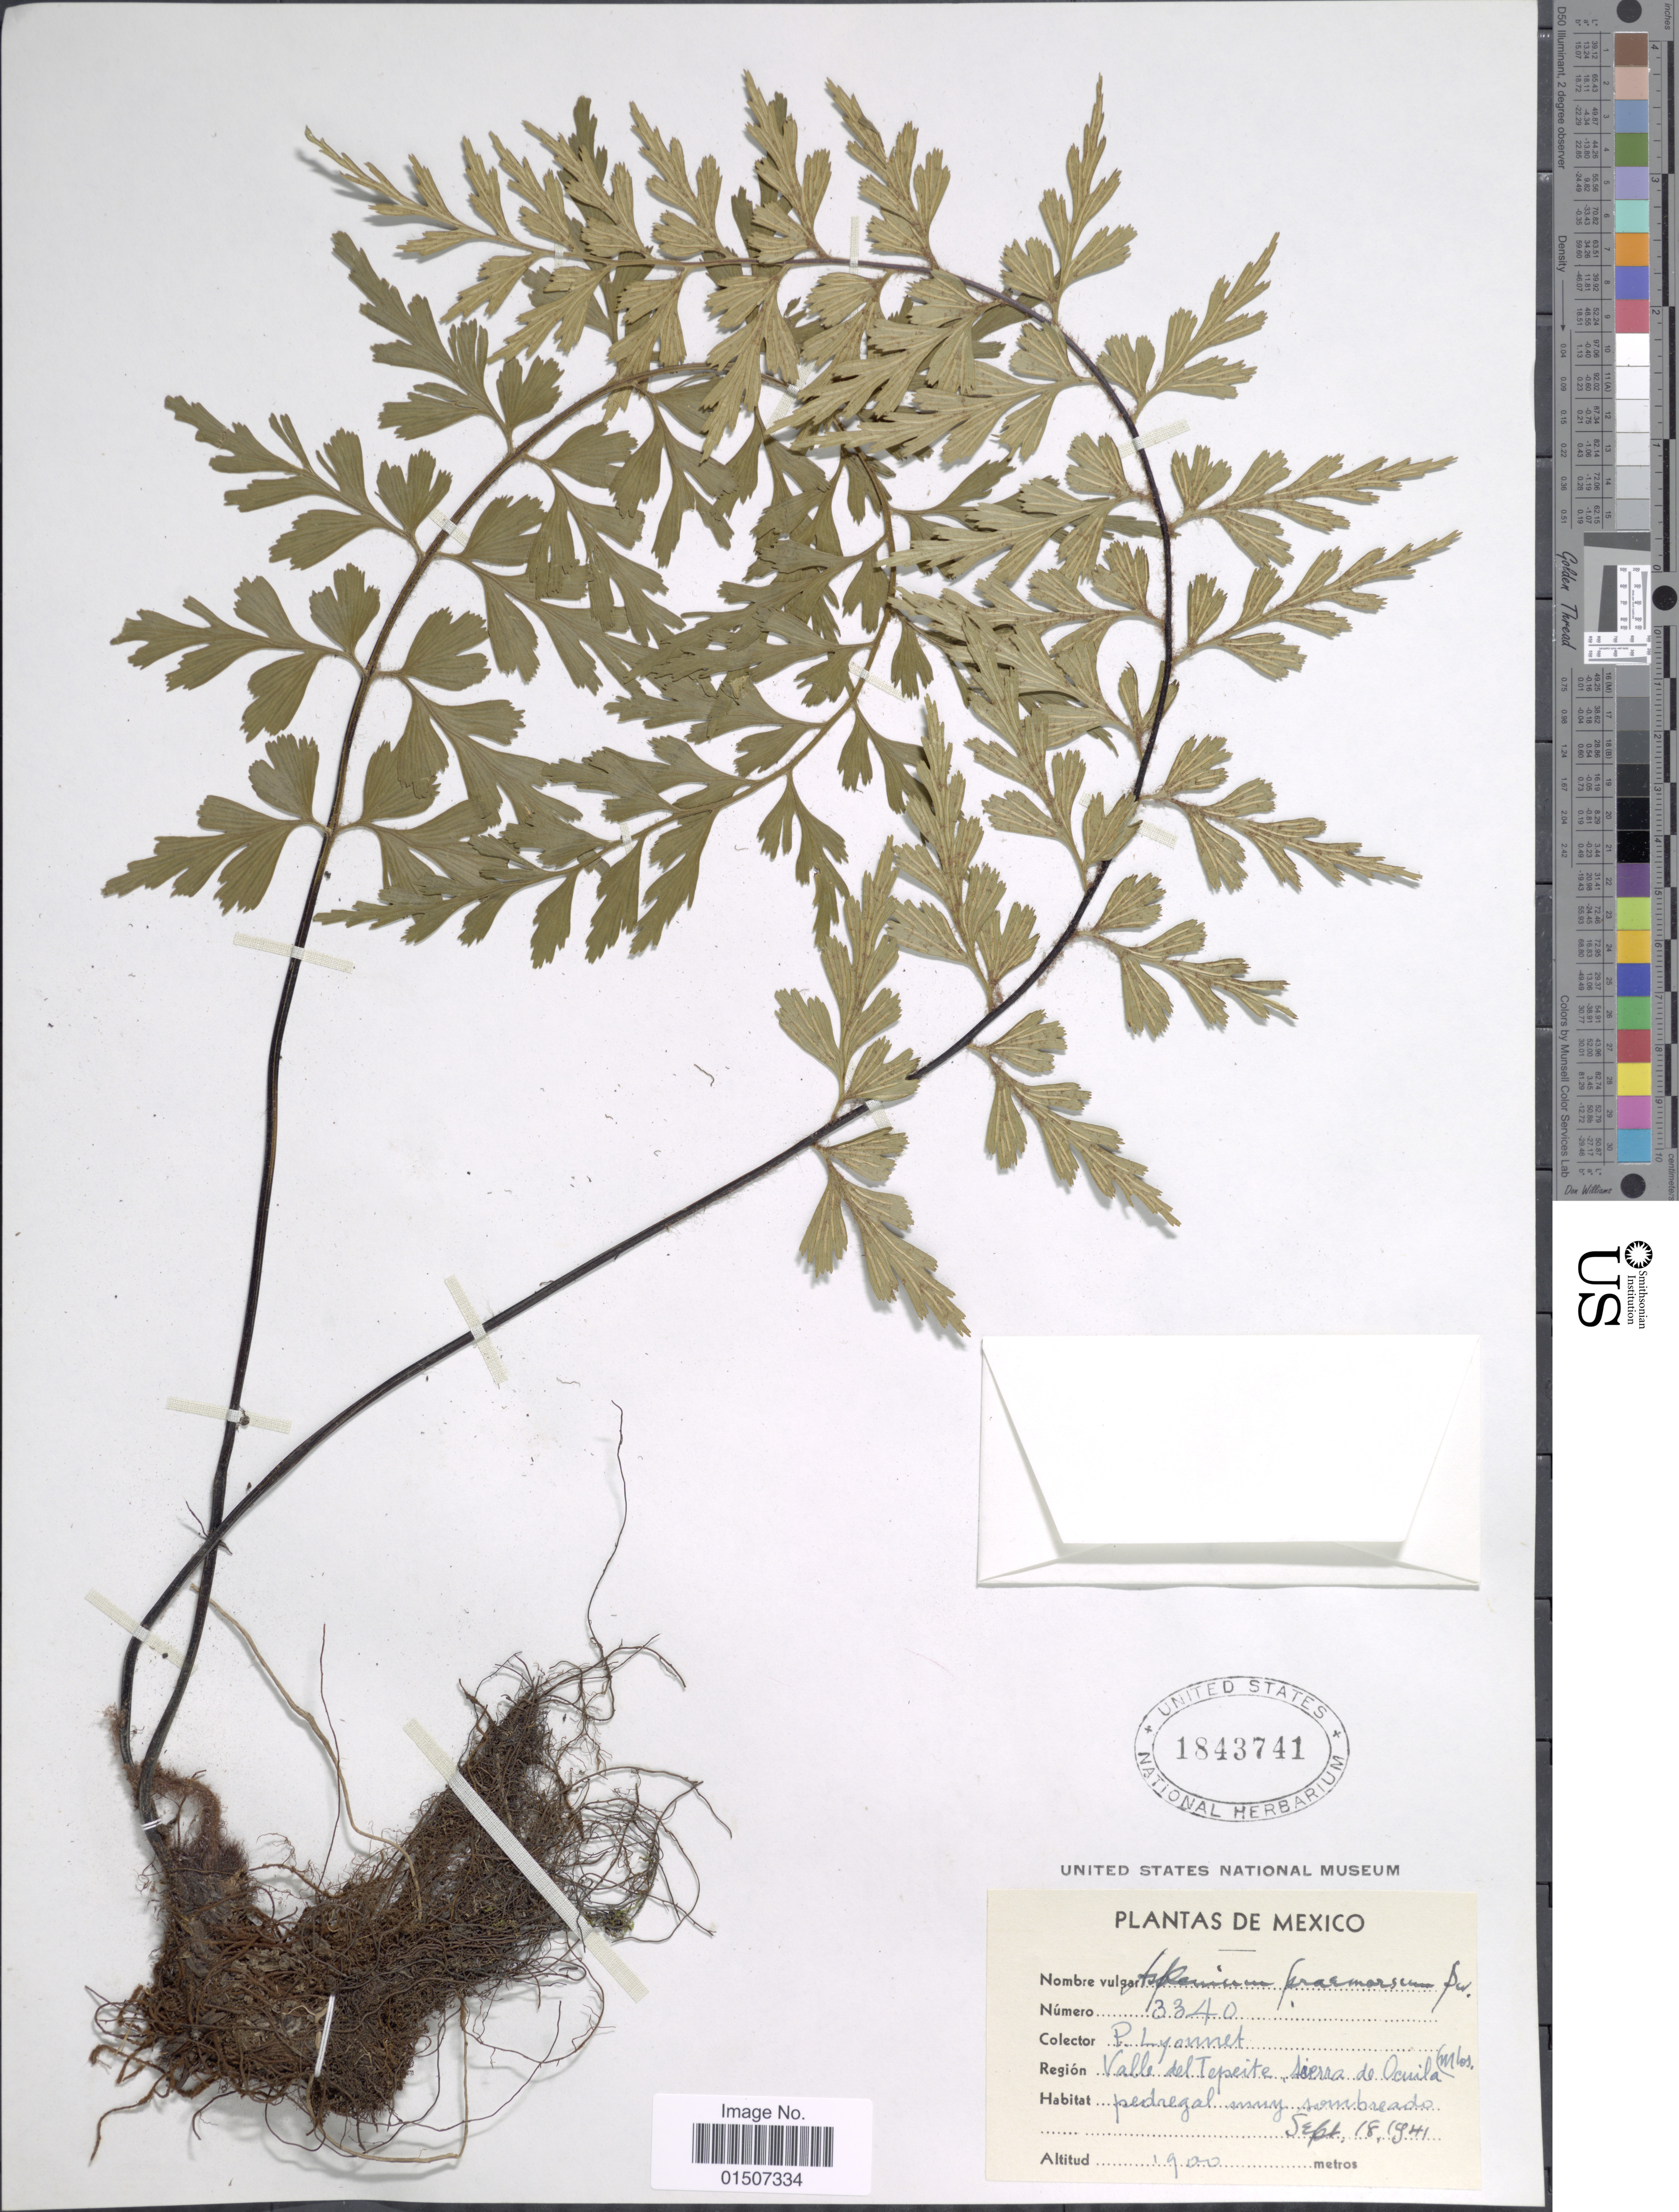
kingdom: Plantae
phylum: Tracheophyta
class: Polypodiopsida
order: Polypodiales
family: Aspleniaceae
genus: Asplenium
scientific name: Asplenium praemorsum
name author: Sw.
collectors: P. Lyonnet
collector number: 3340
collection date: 1941-09-18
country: Mexico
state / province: Morelos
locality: Valle del Tepeite, Sierra de Ocuila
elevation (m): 1900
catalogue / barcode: US 1843741